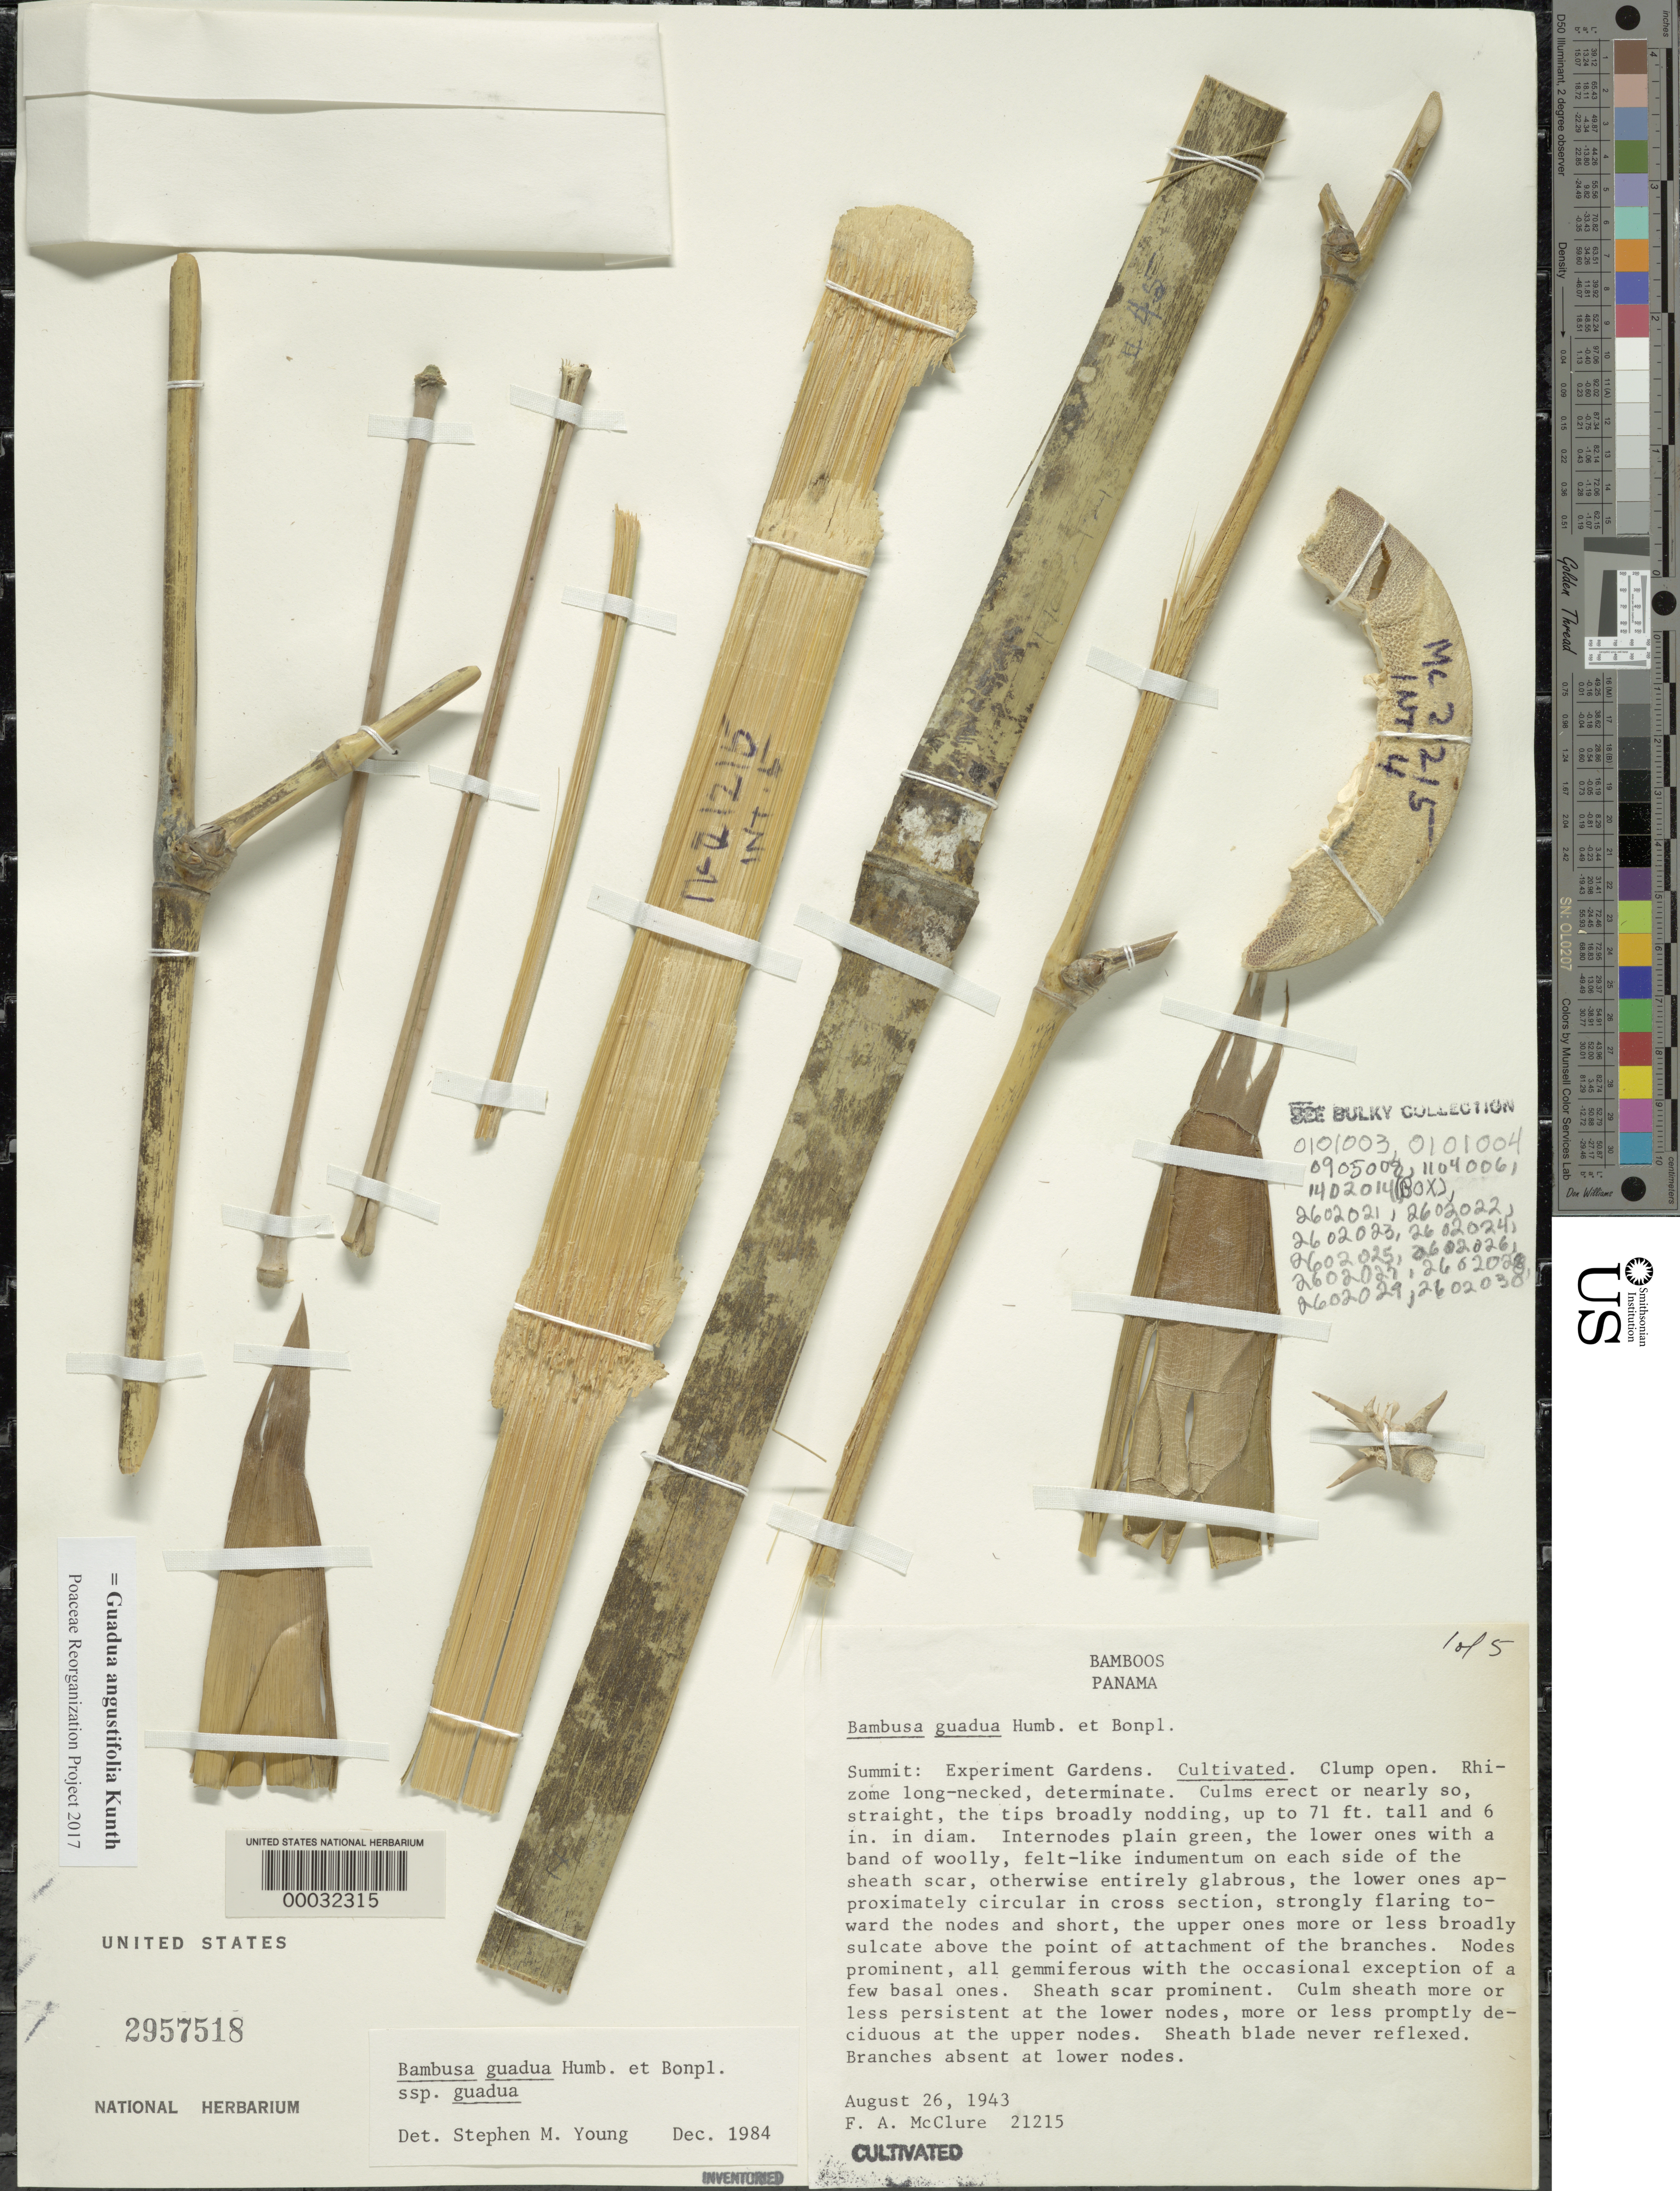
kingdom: Plantae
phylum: Tracheophyta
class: Liliopsida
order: Poales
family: Poaceae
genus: Guadua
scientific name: Guadua angustifolia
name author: Kunth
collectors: F. A. McClure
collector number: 21215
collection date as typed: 26 Aug 1943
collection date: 1943-08-26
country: Panama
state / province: Panamá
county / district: Canal Zone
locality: Experimental Gardens, Summit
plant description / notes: See set of twelve sheets and bulky objects as well.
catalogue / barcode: US 2957518